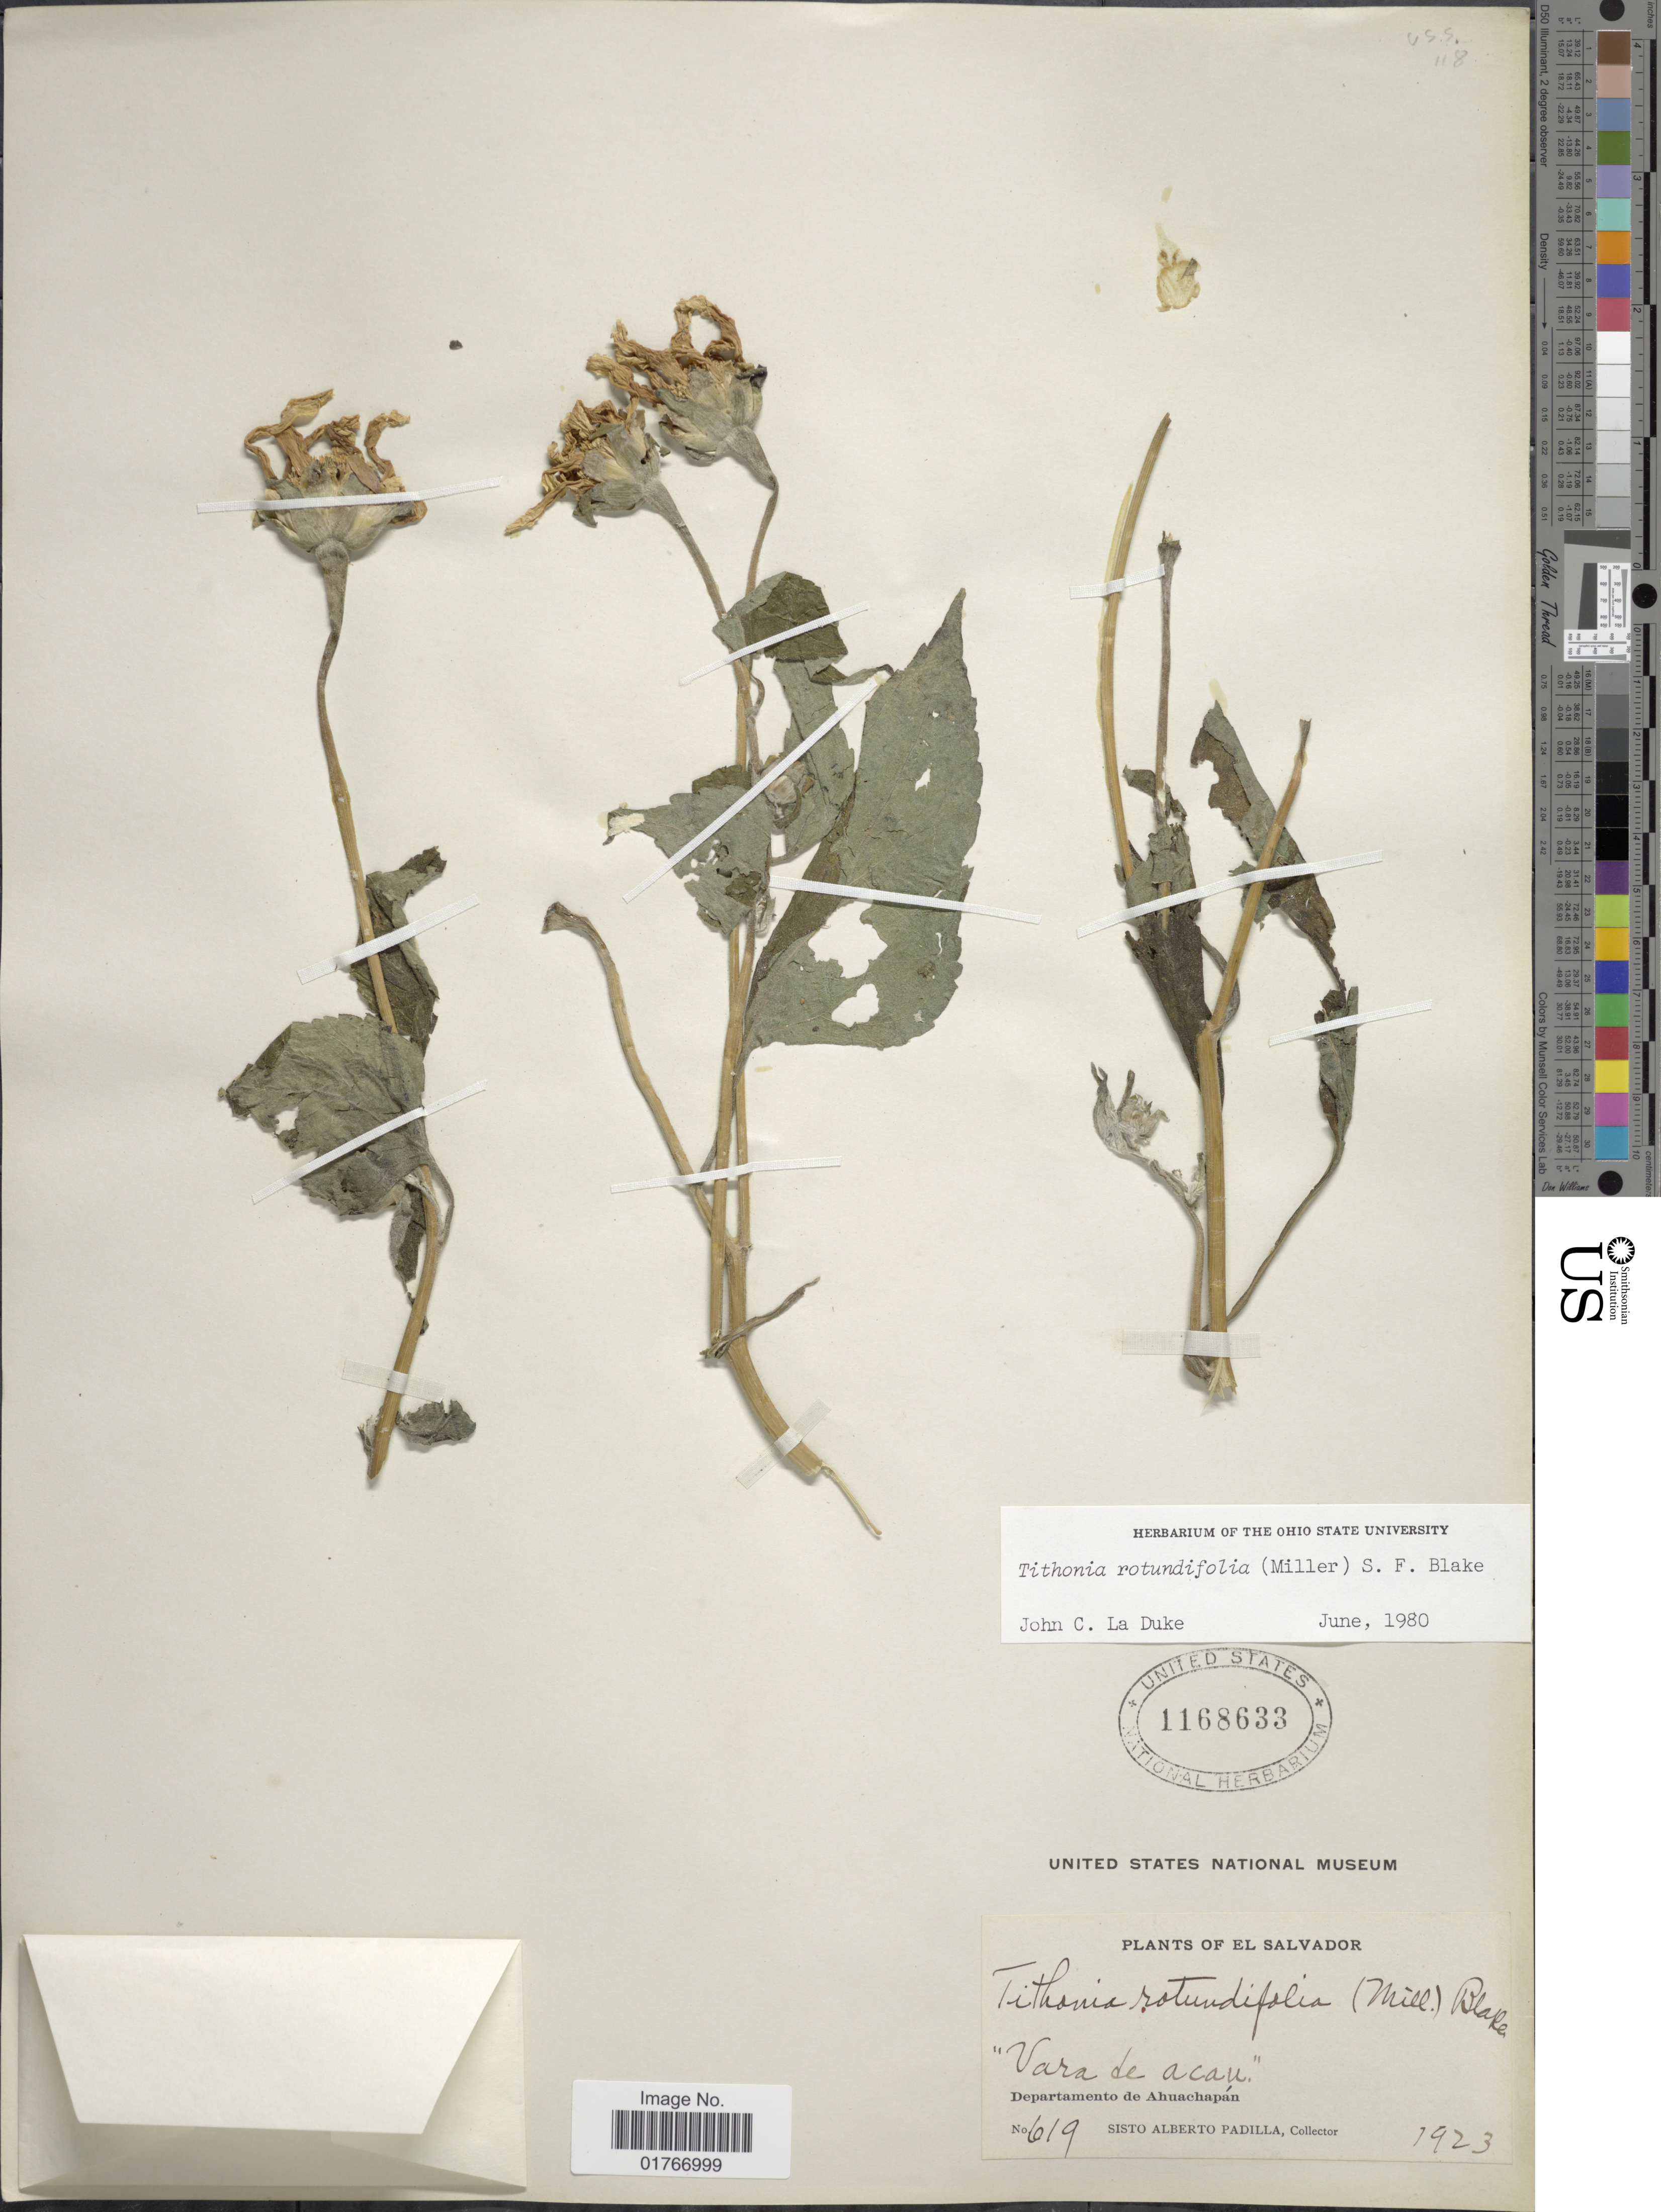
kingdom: Plantae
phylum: Tracheophyta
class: Magnoliopsida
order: Asterales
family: Asteraceae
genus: Tithonia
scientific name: Tithonia rotundifolia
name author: (Mill.) S.F. Blake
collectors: S. A. Padilla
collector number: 619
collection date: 1923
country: El Salvador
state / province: Ahuachapan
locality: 'Vara de acau', Departamento de Ahuachapán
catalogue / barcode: US 1168633